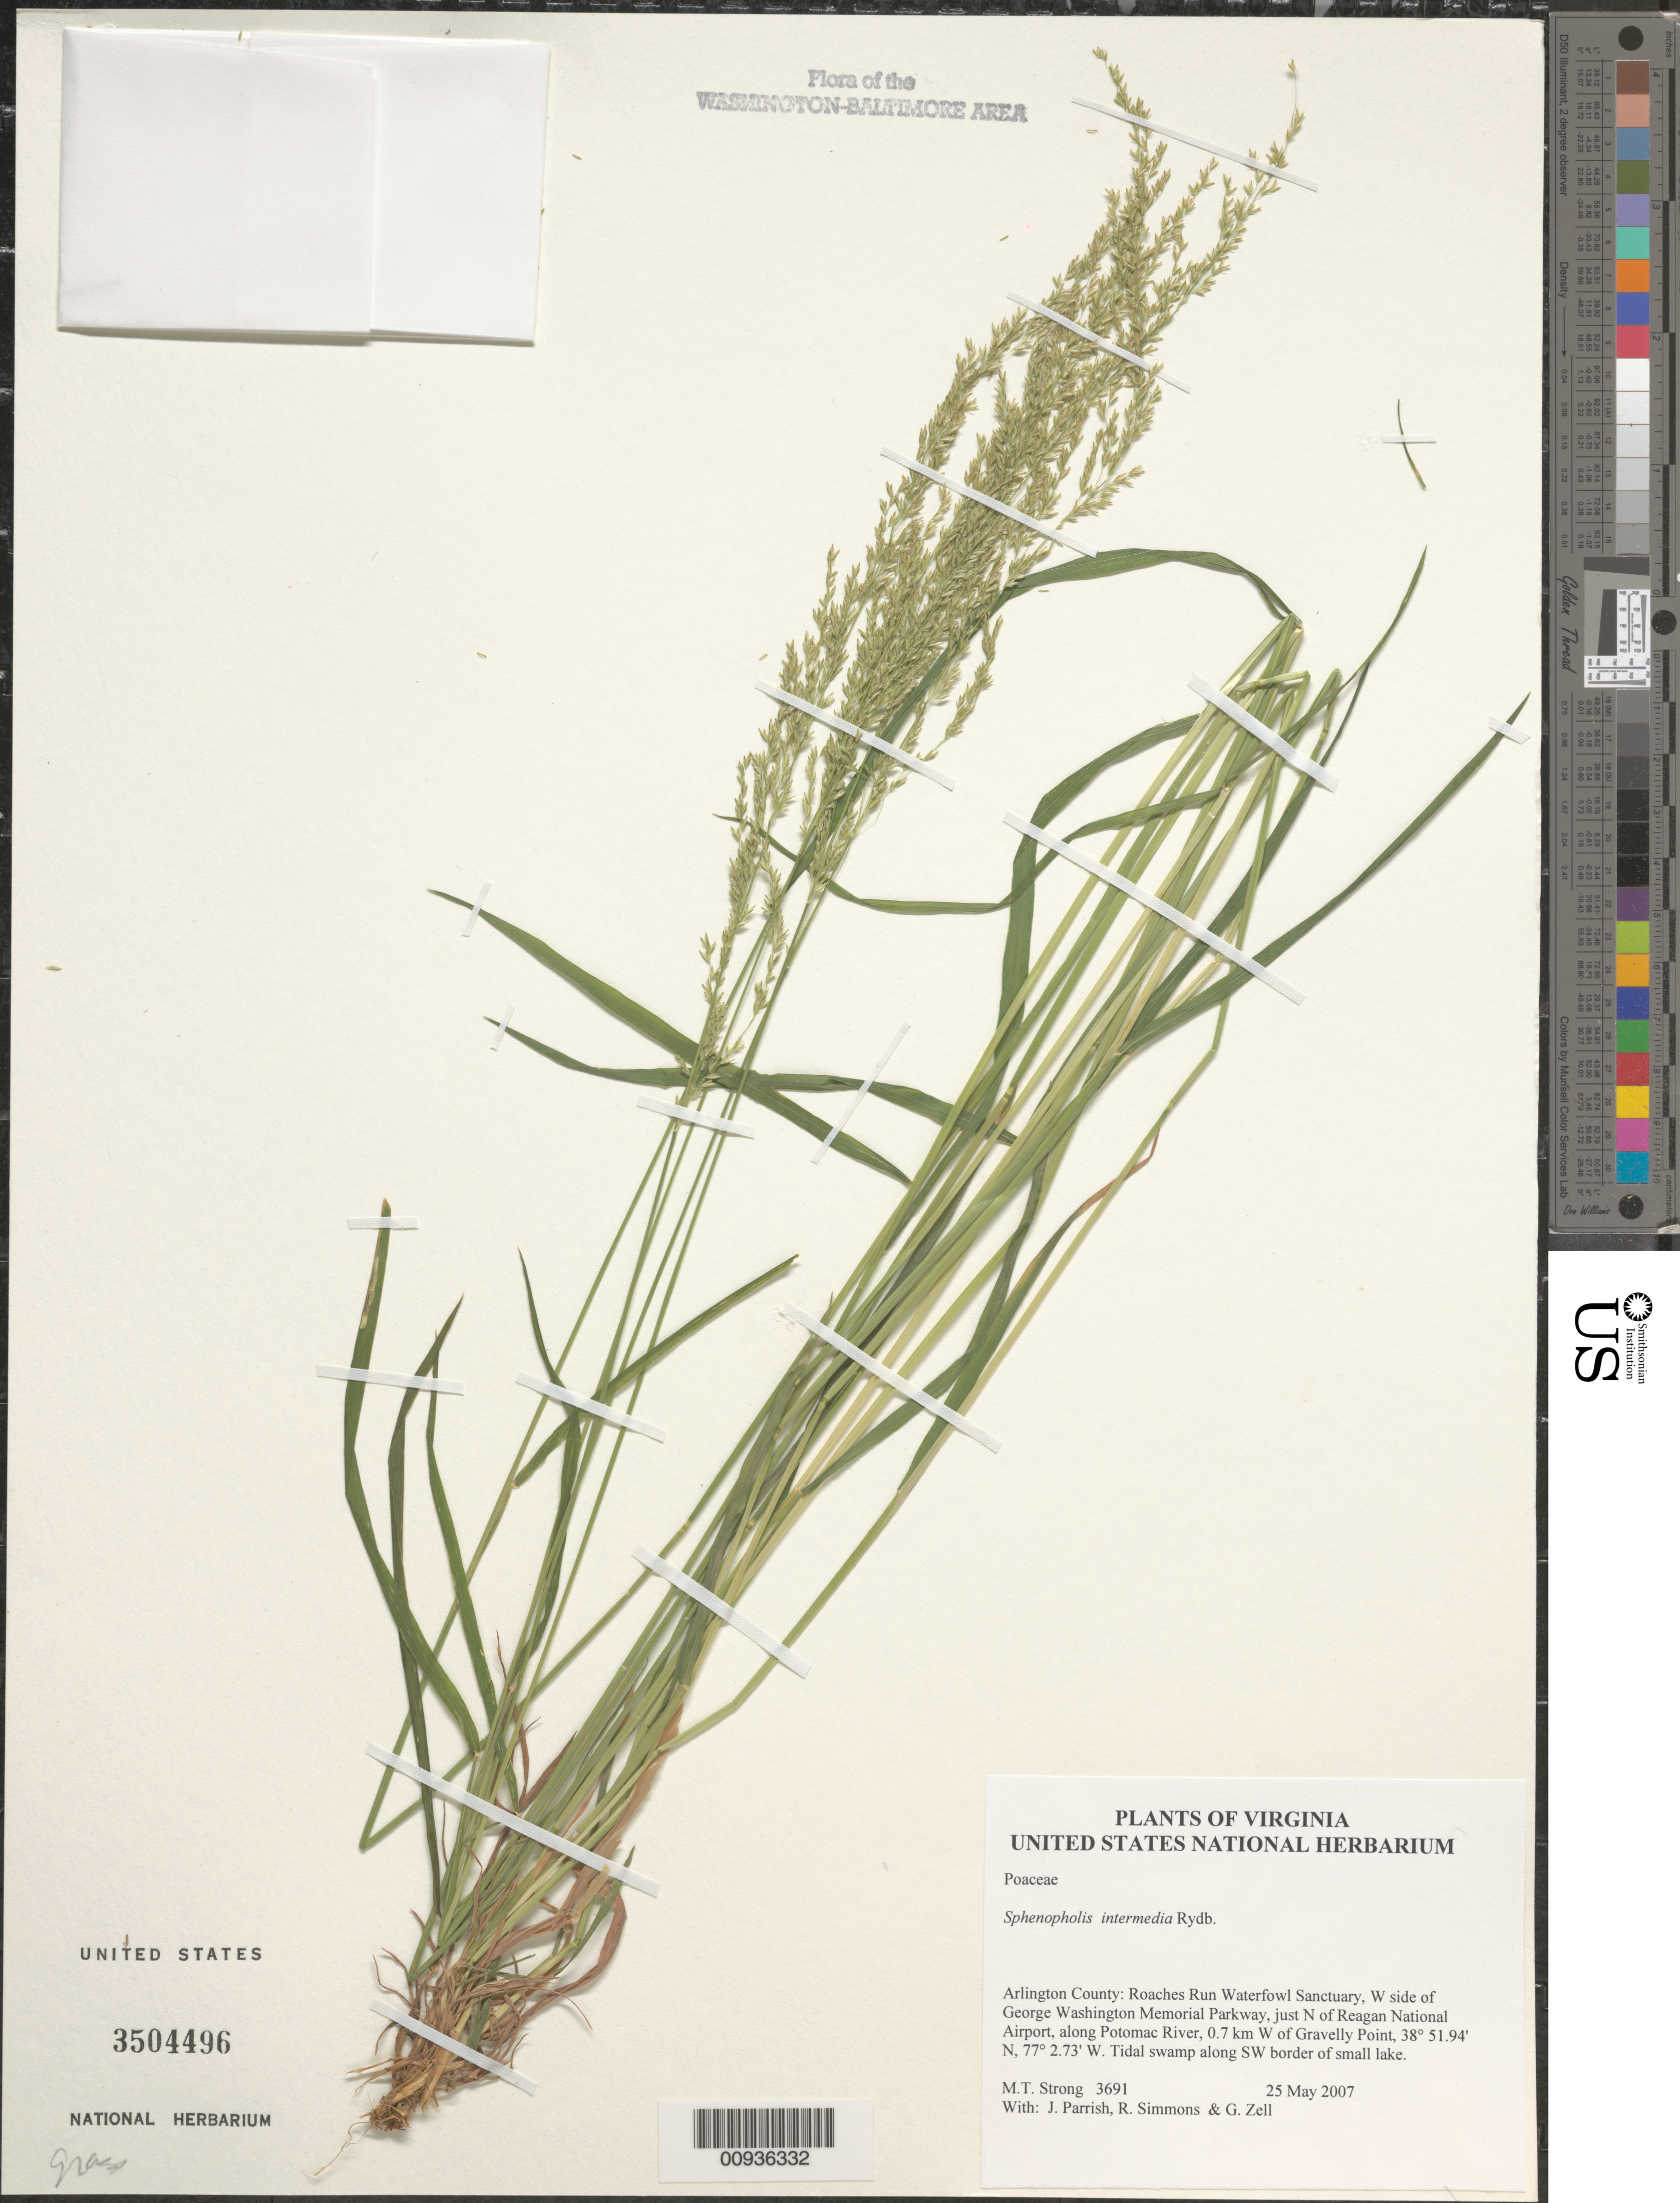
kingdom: Plantae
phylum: Tracheophyta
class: Liliopsida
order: Poales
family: Poaceae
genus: Sphenopholis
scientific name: Sphenopholis intermedia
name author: (Rydb.) Rydb.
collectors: M. T. Strong, J. Parrish, R. Simmons & G. Zell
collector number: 3691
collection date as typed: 11 Sep 2006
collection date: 2006-09-11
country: United States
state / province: Virginia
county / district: Arlington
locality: Roaches Run Waterfowl Sanctuary, W side of George Washington Memorial Parkway, just N of Reagan National Airport, along Potomac River, 0.7 km W of Gravelly Point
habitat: tidal swamp along SW border of small lake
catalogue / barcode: US 3504496